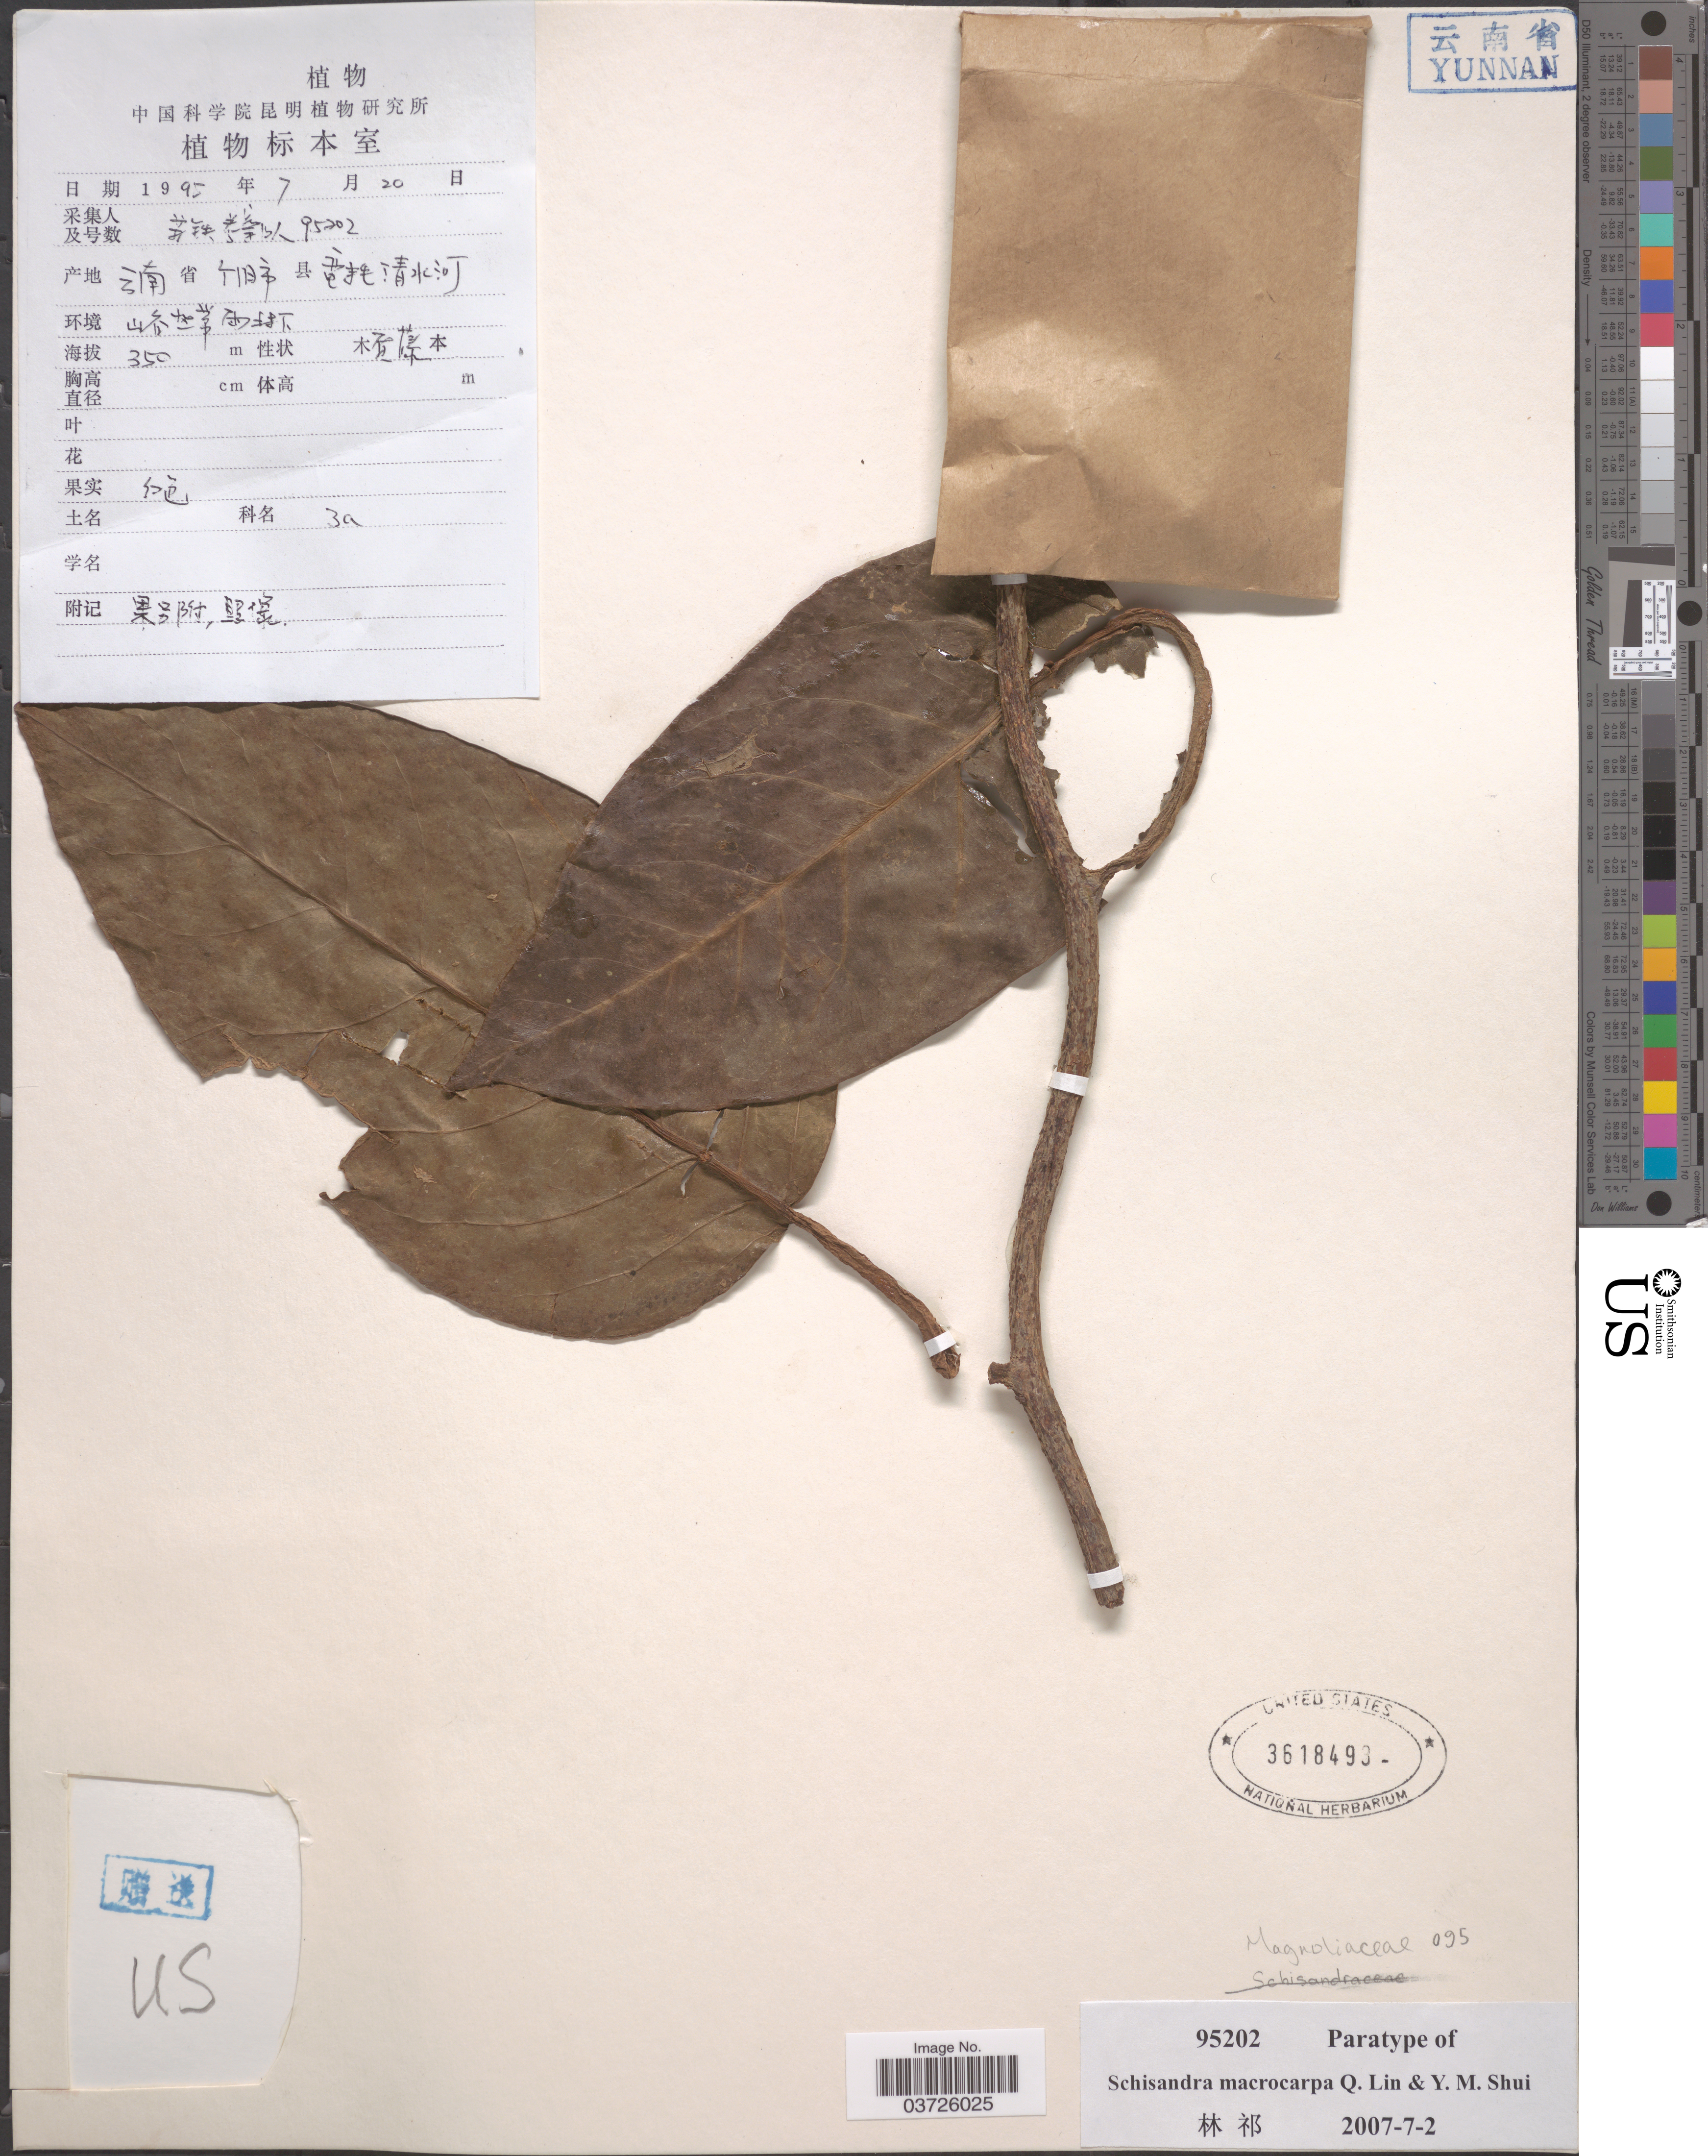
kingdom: Plantae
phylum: Tracheophyta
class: Magnoliopsida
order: Austrobaileyales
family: Schisandraceae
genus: Schisandra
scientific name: Schisandra macrocarpa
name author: Q. Lin & Y.M. Shui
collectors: X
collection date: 1995-07-20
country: China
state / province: Yunnan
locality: X.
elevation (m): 350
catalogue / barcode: US 3618493